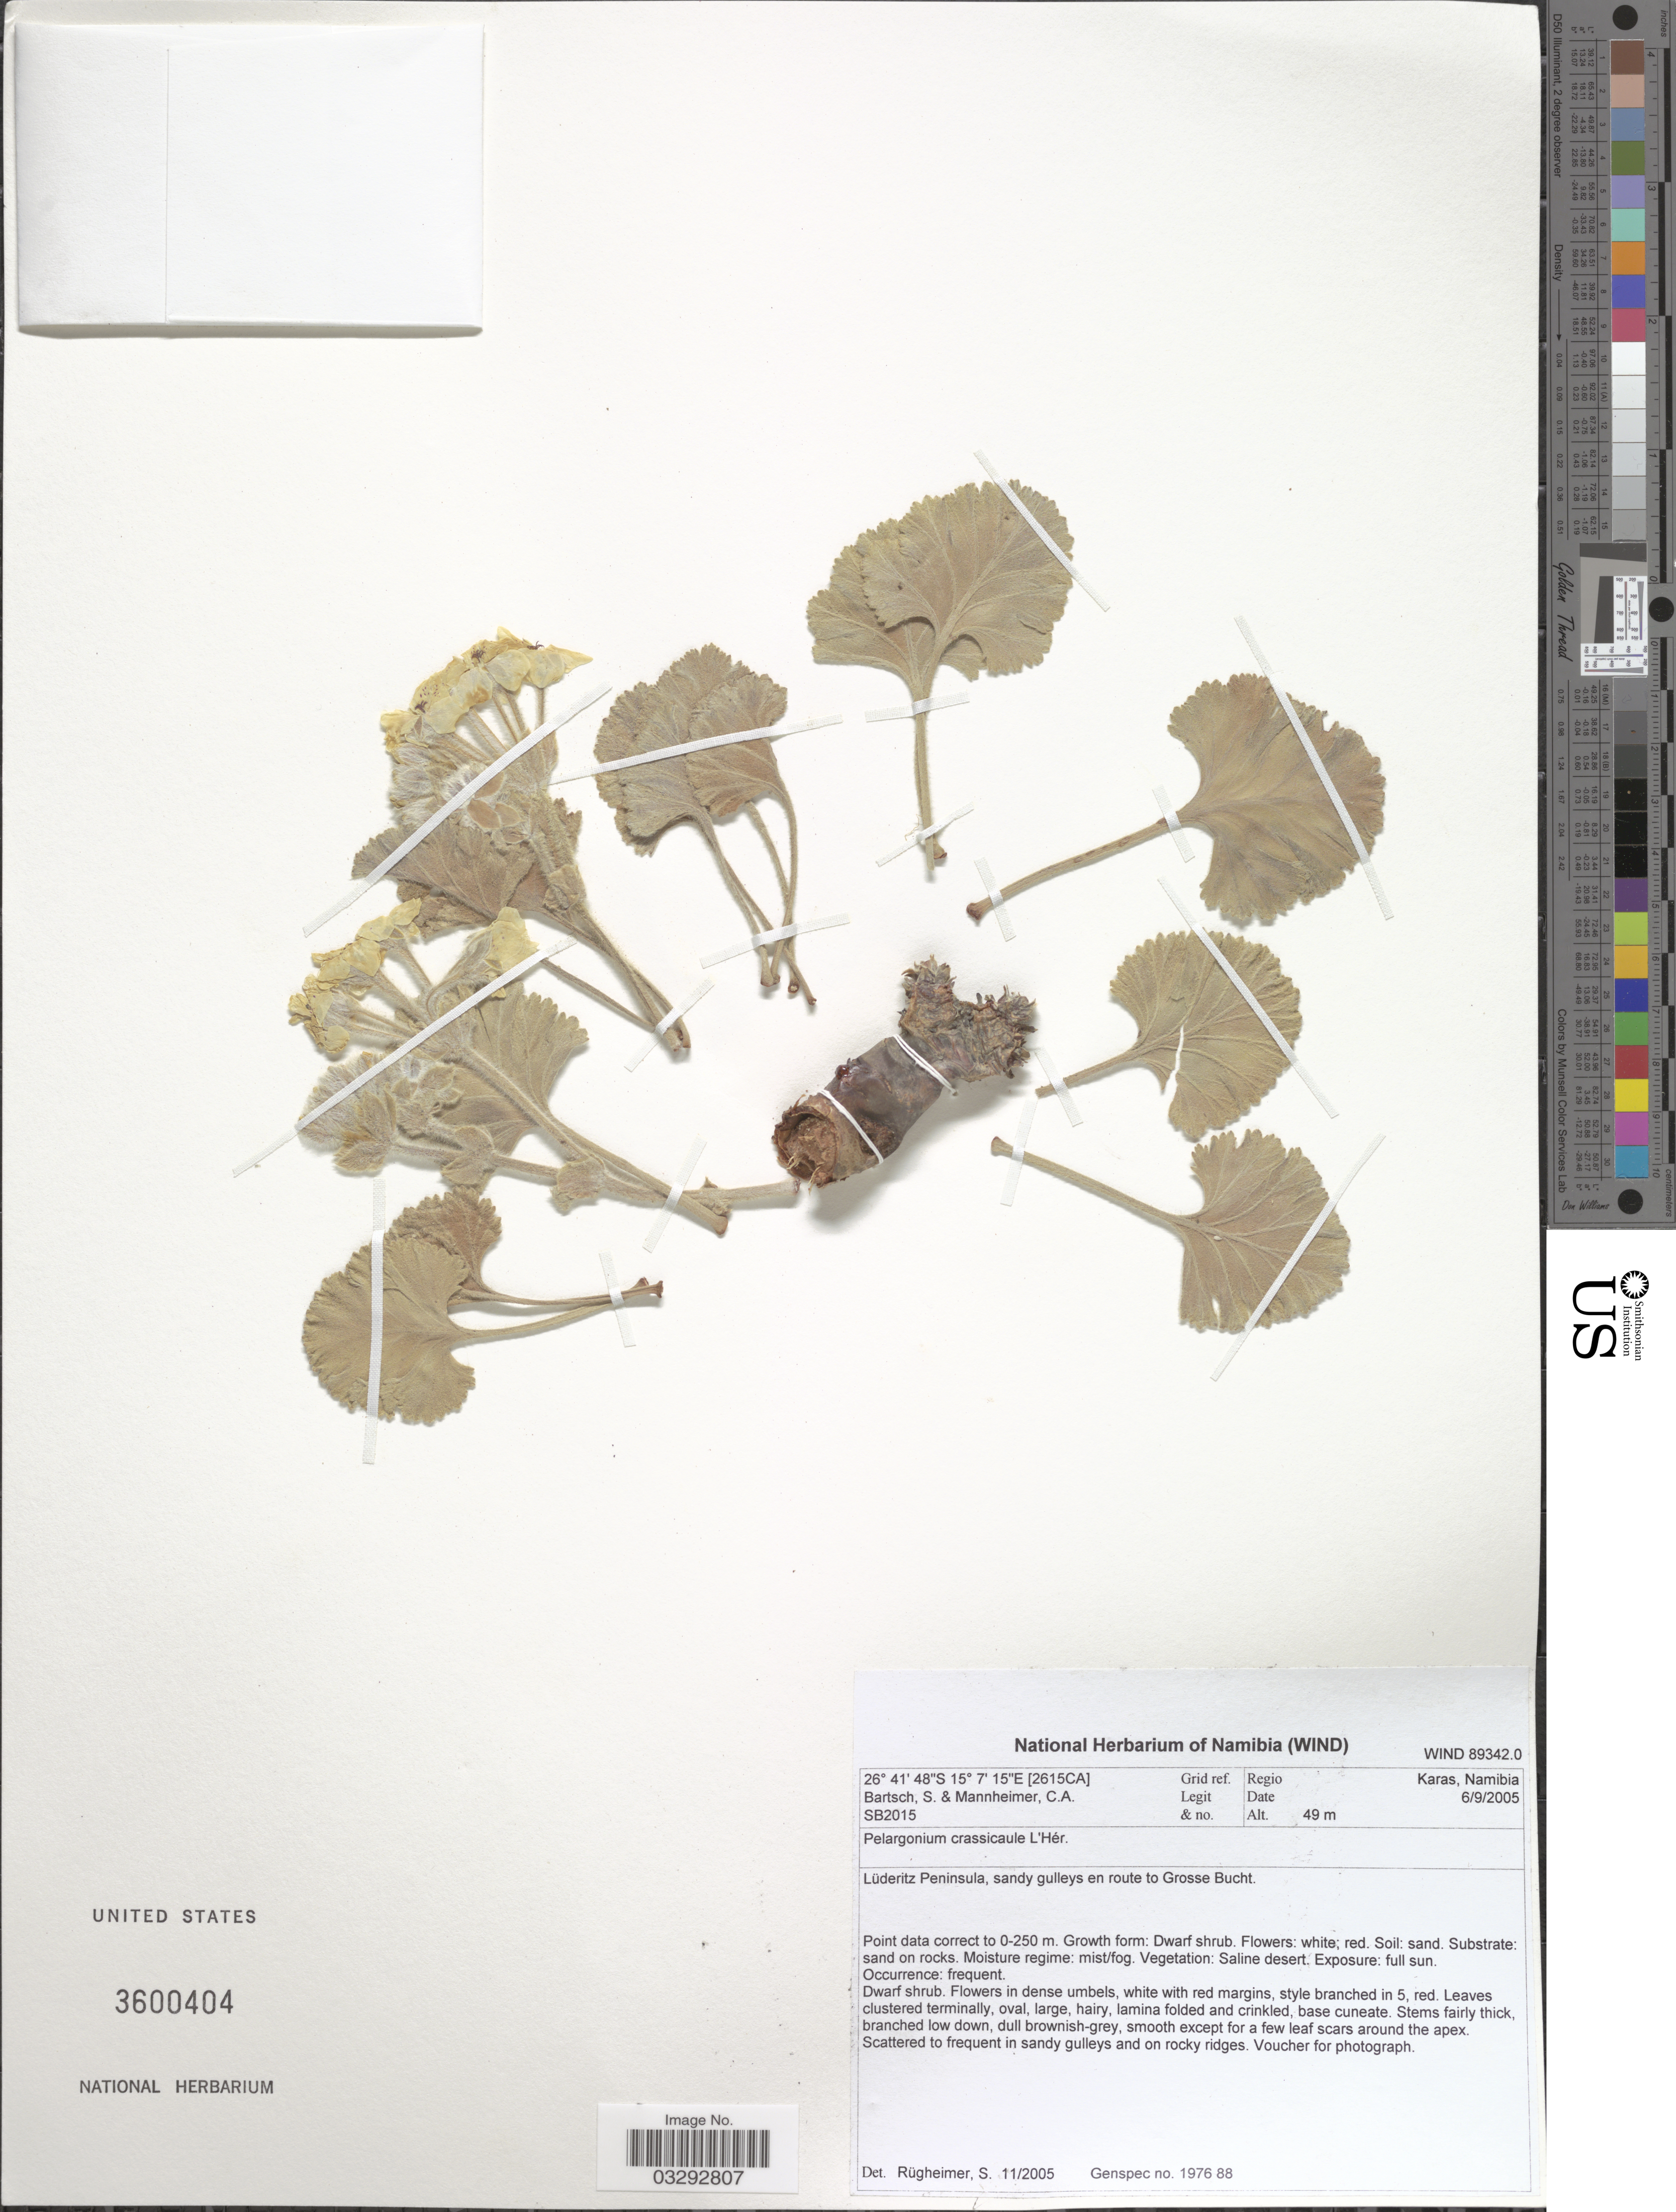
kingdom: Plantae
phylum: Tracheophyta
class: Magnoliopsida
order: Geraniales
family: Geraniaceae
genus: Pelargonium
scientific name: Pelargonium crassicaule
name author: L'Hér.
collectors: S. Bartsch & C. A. Mannheimer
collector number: SB2015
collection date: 2005-09-06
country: Namibia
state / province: Karas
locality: Grid ref. [2615CA], Regio Karas, Namibia, Lüderitz Peninsula, sandy gulleys en route to Grosse Bucht.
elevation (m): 49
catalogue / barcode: US 3600404